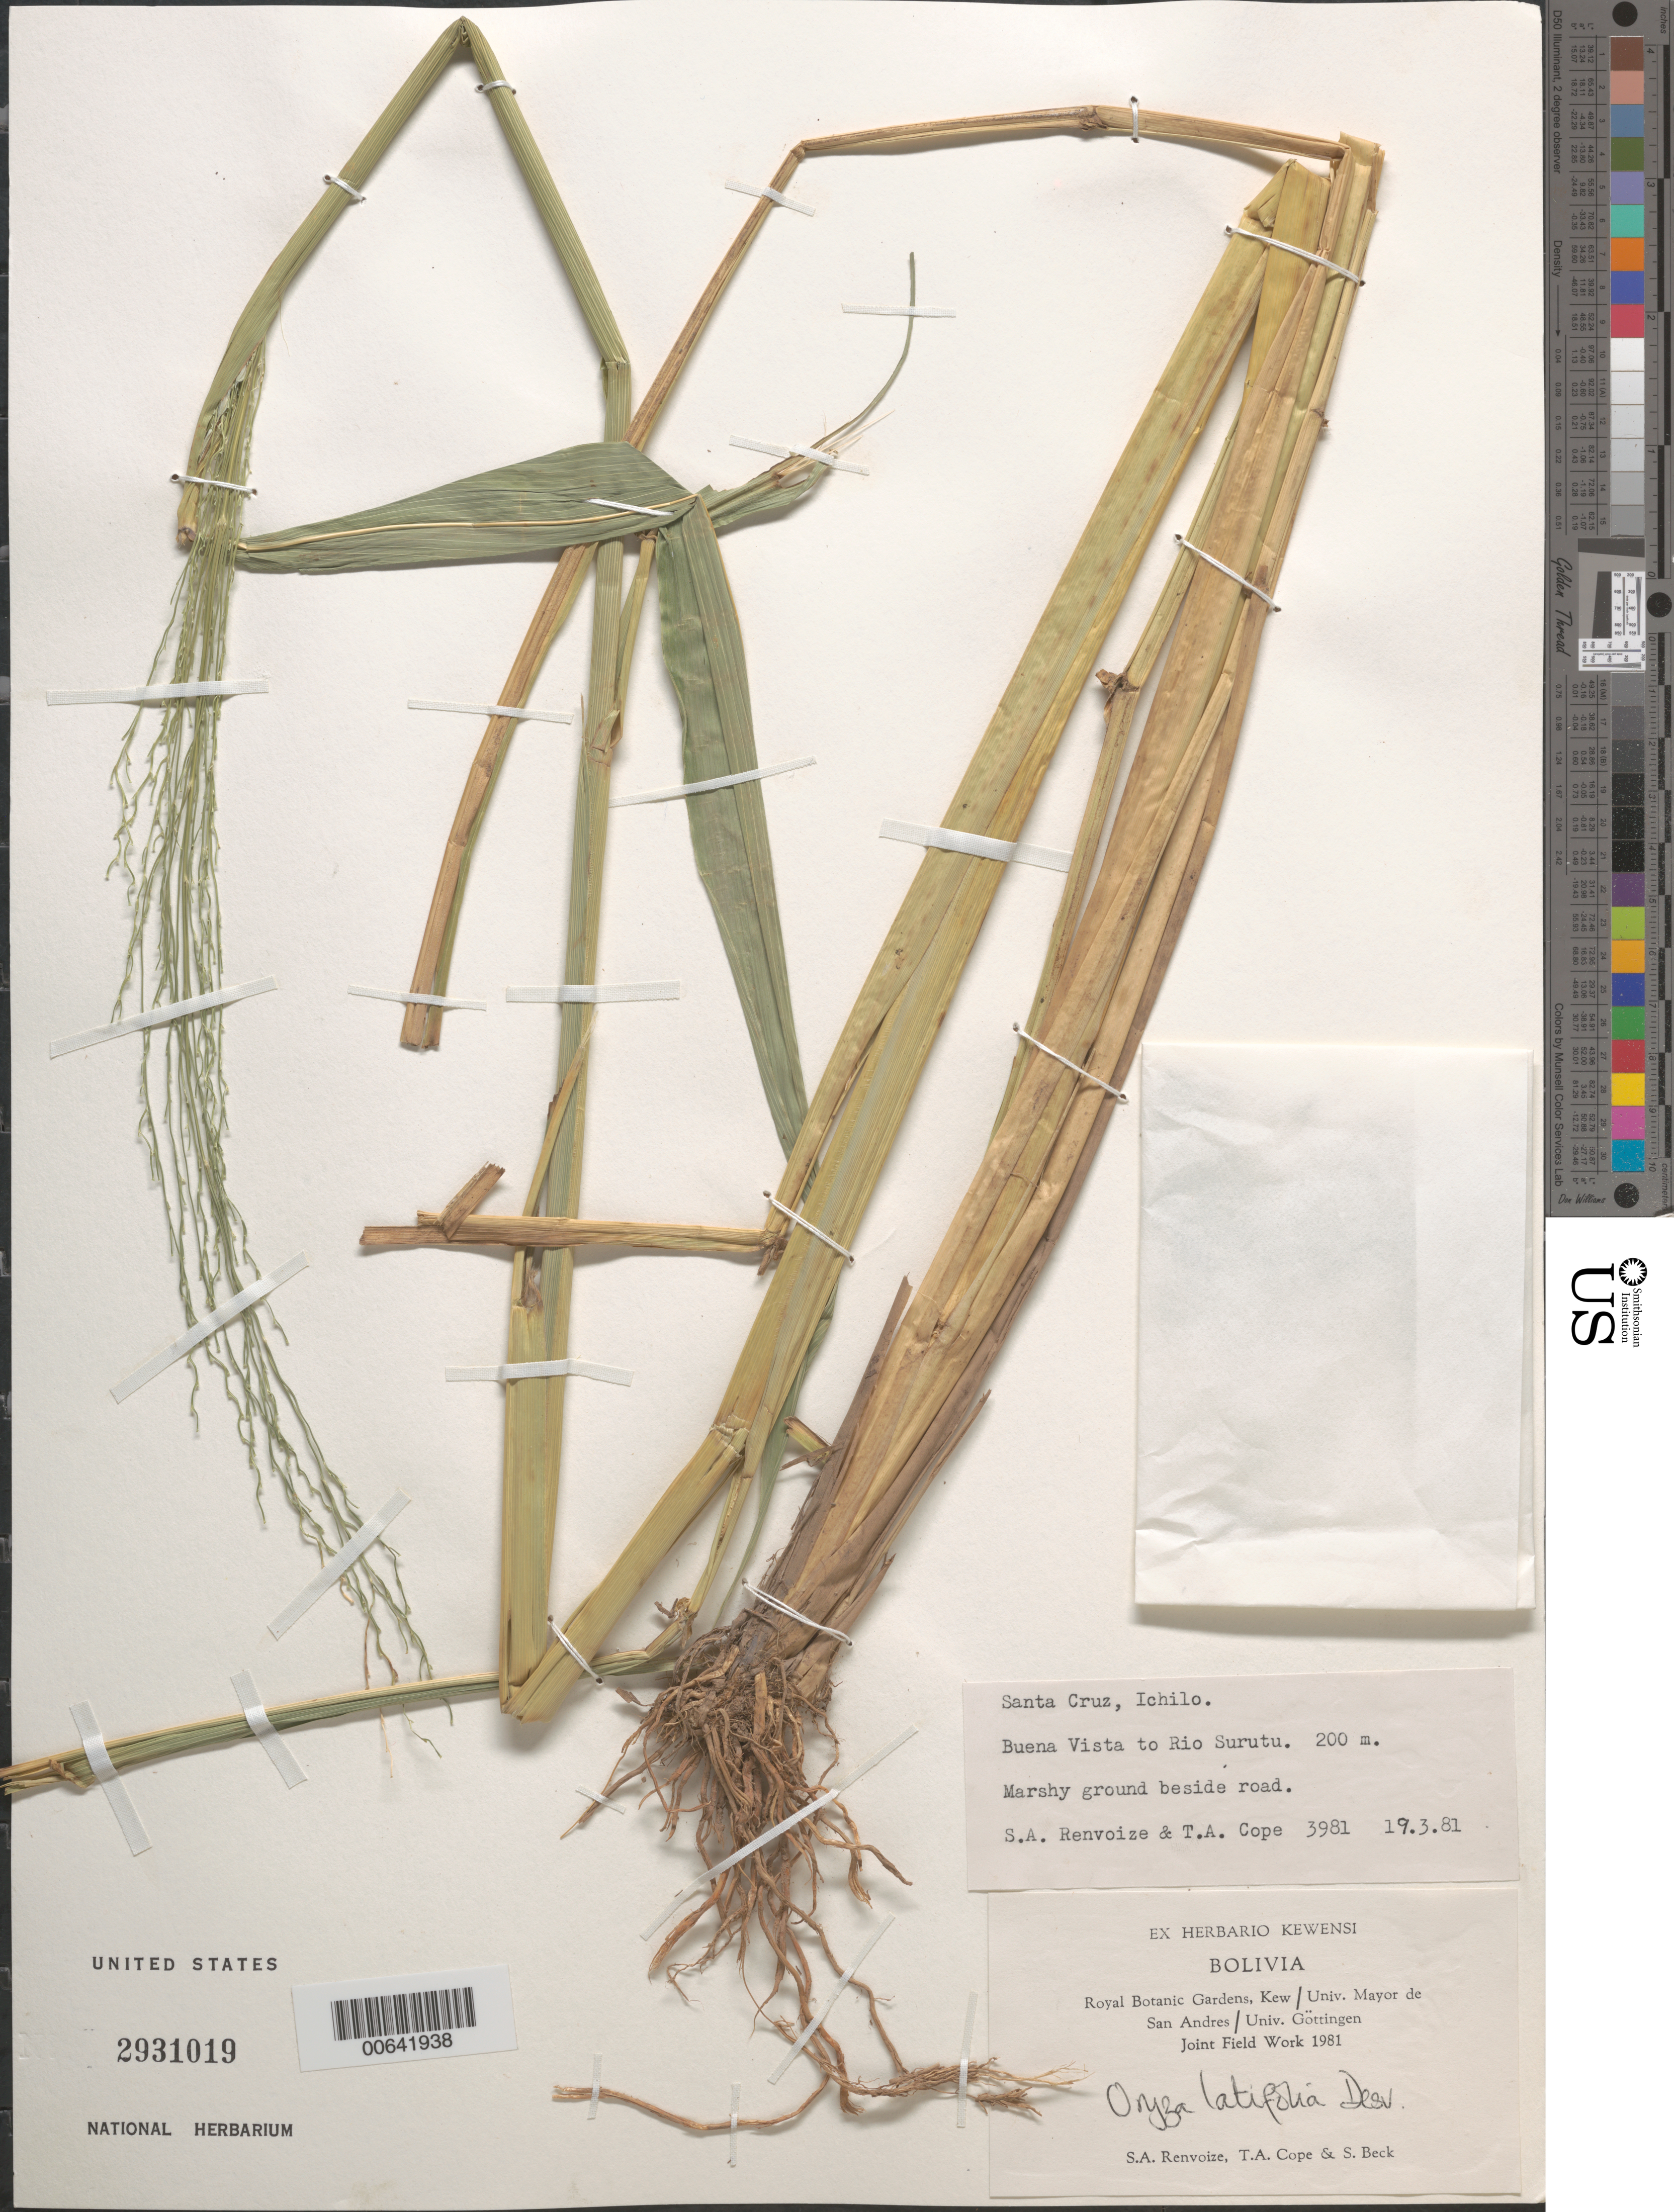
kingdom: Plantae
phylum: Tracheophyta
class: Liliopsida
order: Poales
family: Poaceae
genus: Oryza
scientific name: Oryza latifolia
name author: Desv.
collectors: S. A. Renvoize, T. A. Cope & S. G. Beck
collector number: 3981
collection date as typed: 19 Mar 1981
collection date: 1981-03-19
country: Bolivia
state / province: Santa Cruz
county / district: Ichilo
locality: Buena Vista, Lado del Camino Hacia el Río Surutú.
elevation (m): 200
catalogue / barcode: US 2931019